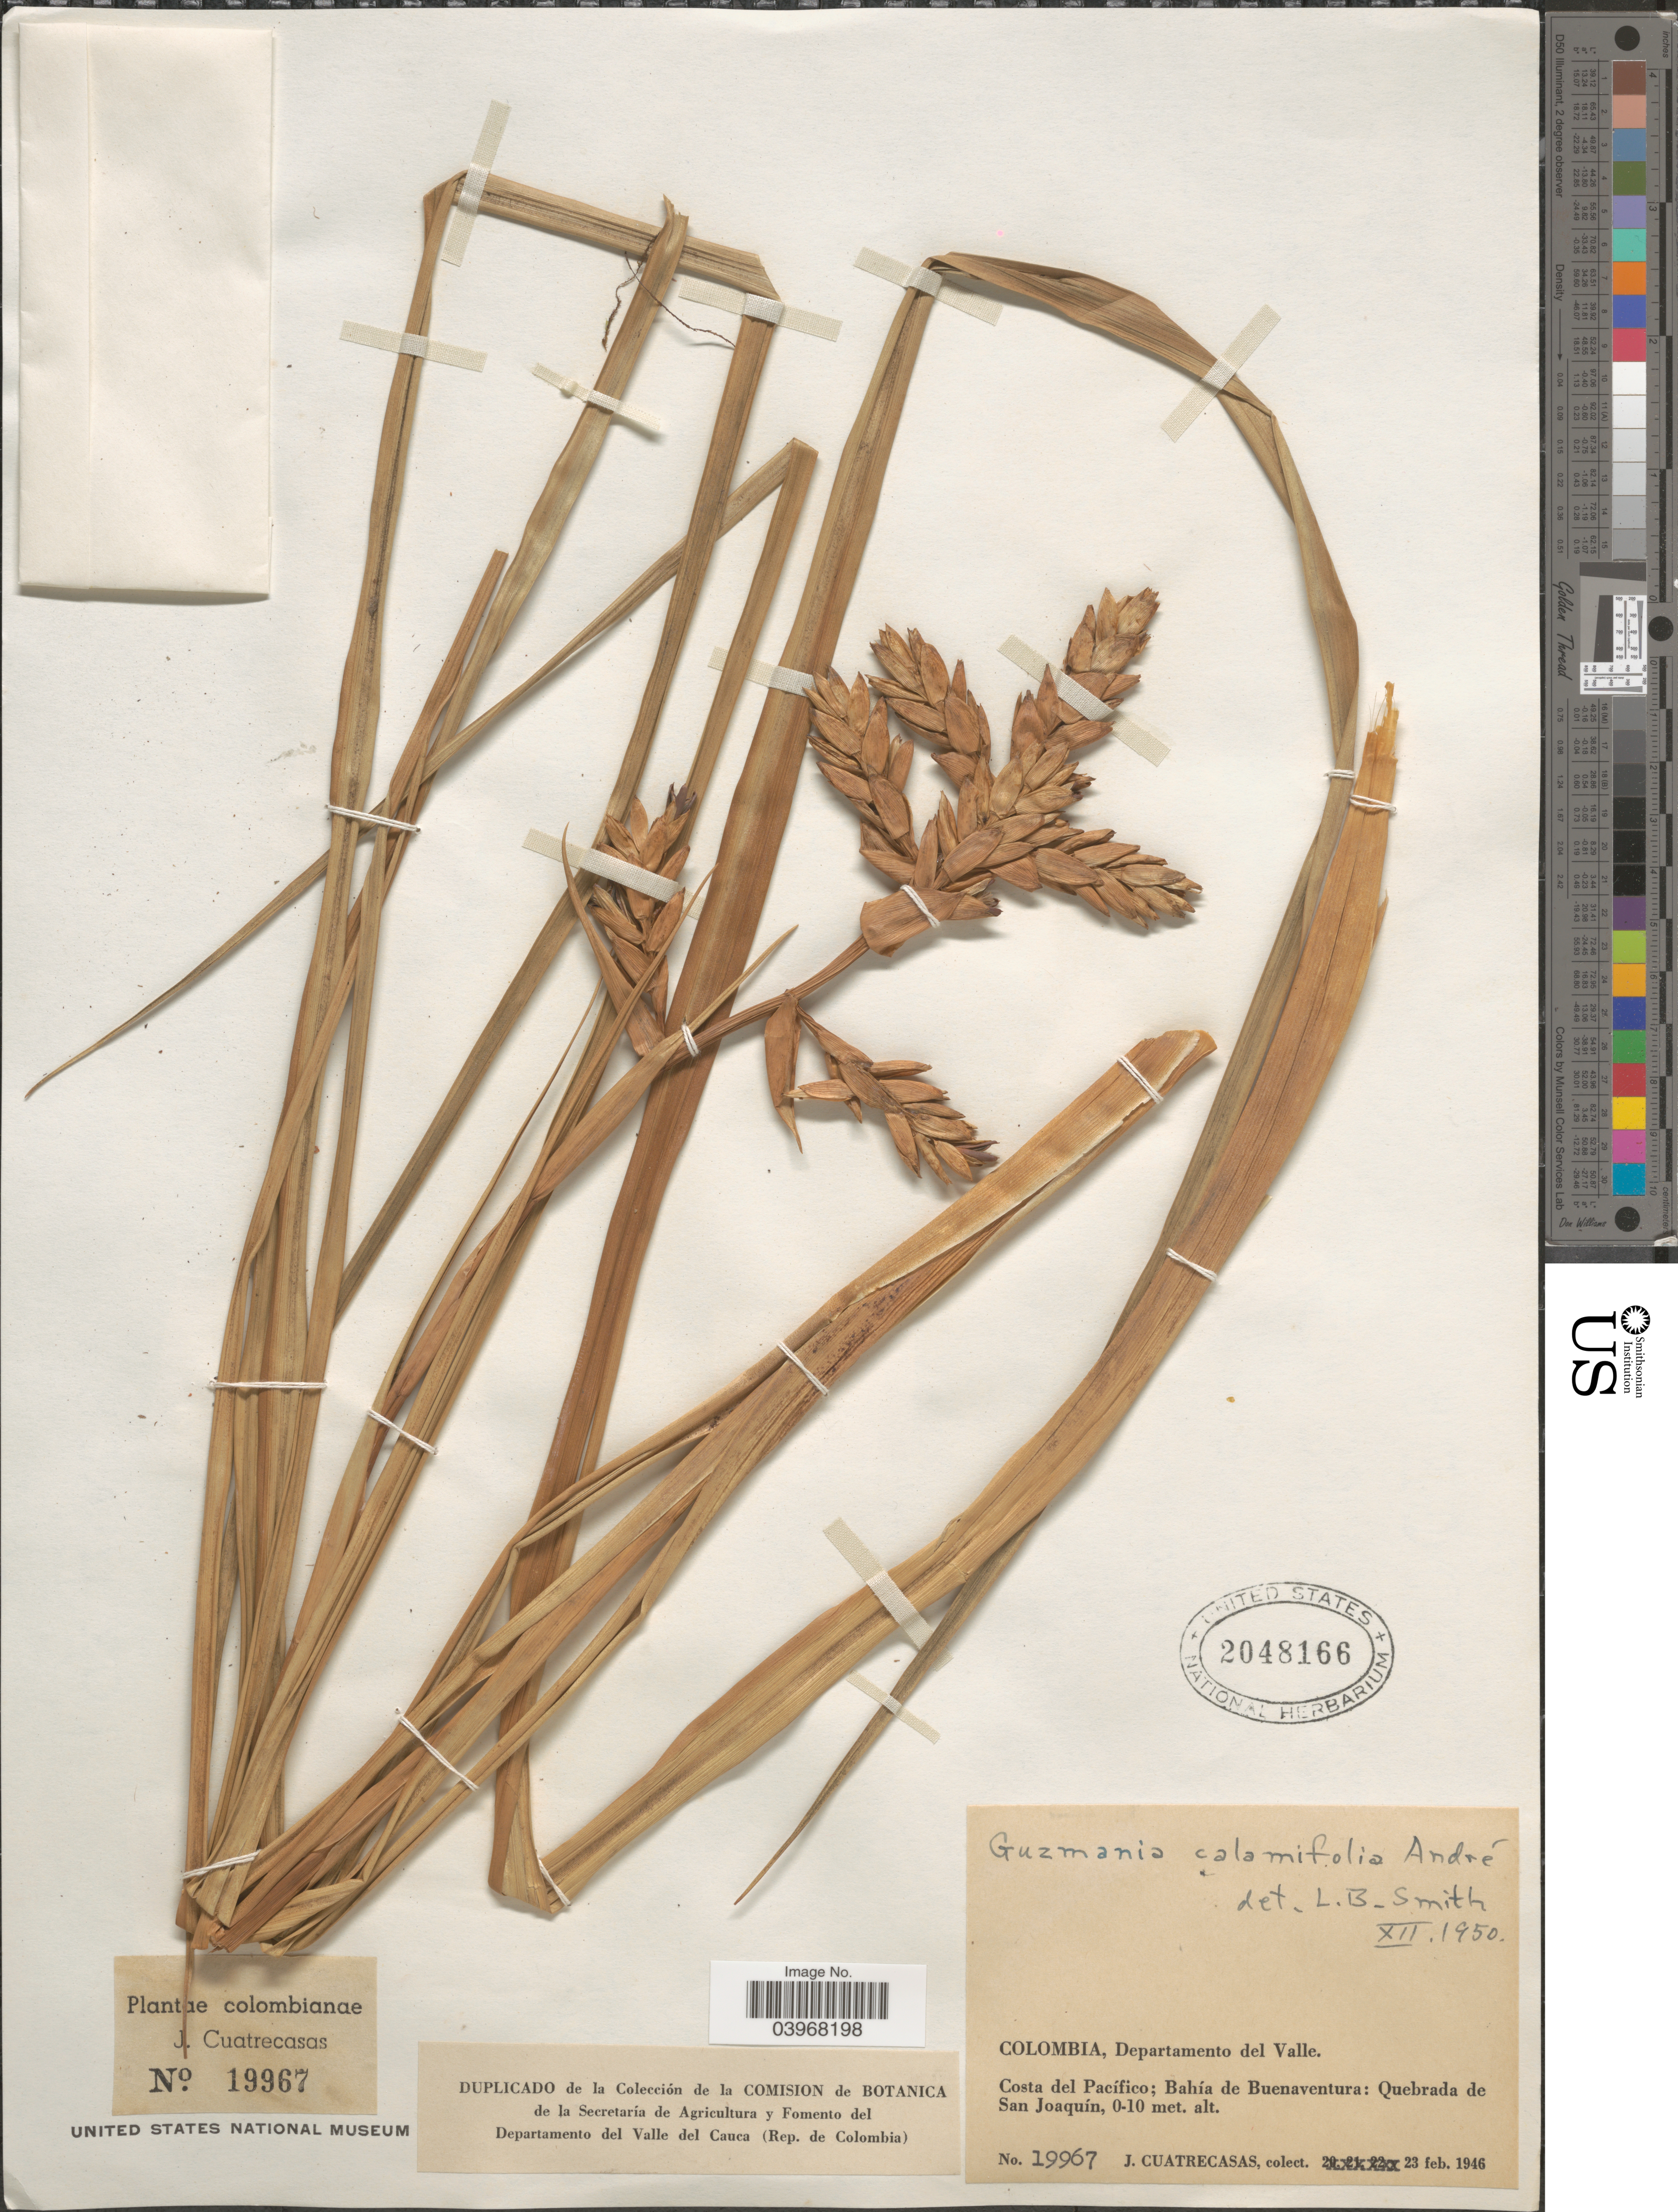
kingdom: Plantae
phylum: Tracheophyta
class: Liliopsida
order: Poales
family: Bromeliaceae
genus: Guzmania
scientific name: Guzmania calamifolia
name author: André ex Mez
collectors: J. Cuatrecasas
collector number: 19967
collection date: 1946-02-23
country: Colombia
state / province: Valle del Cauca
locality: Departamento del Valle. Costa del Pacífico; Bahía de Buenaventura: Quebrada de San Joaquín.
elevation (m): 0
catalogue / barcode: US 2048166